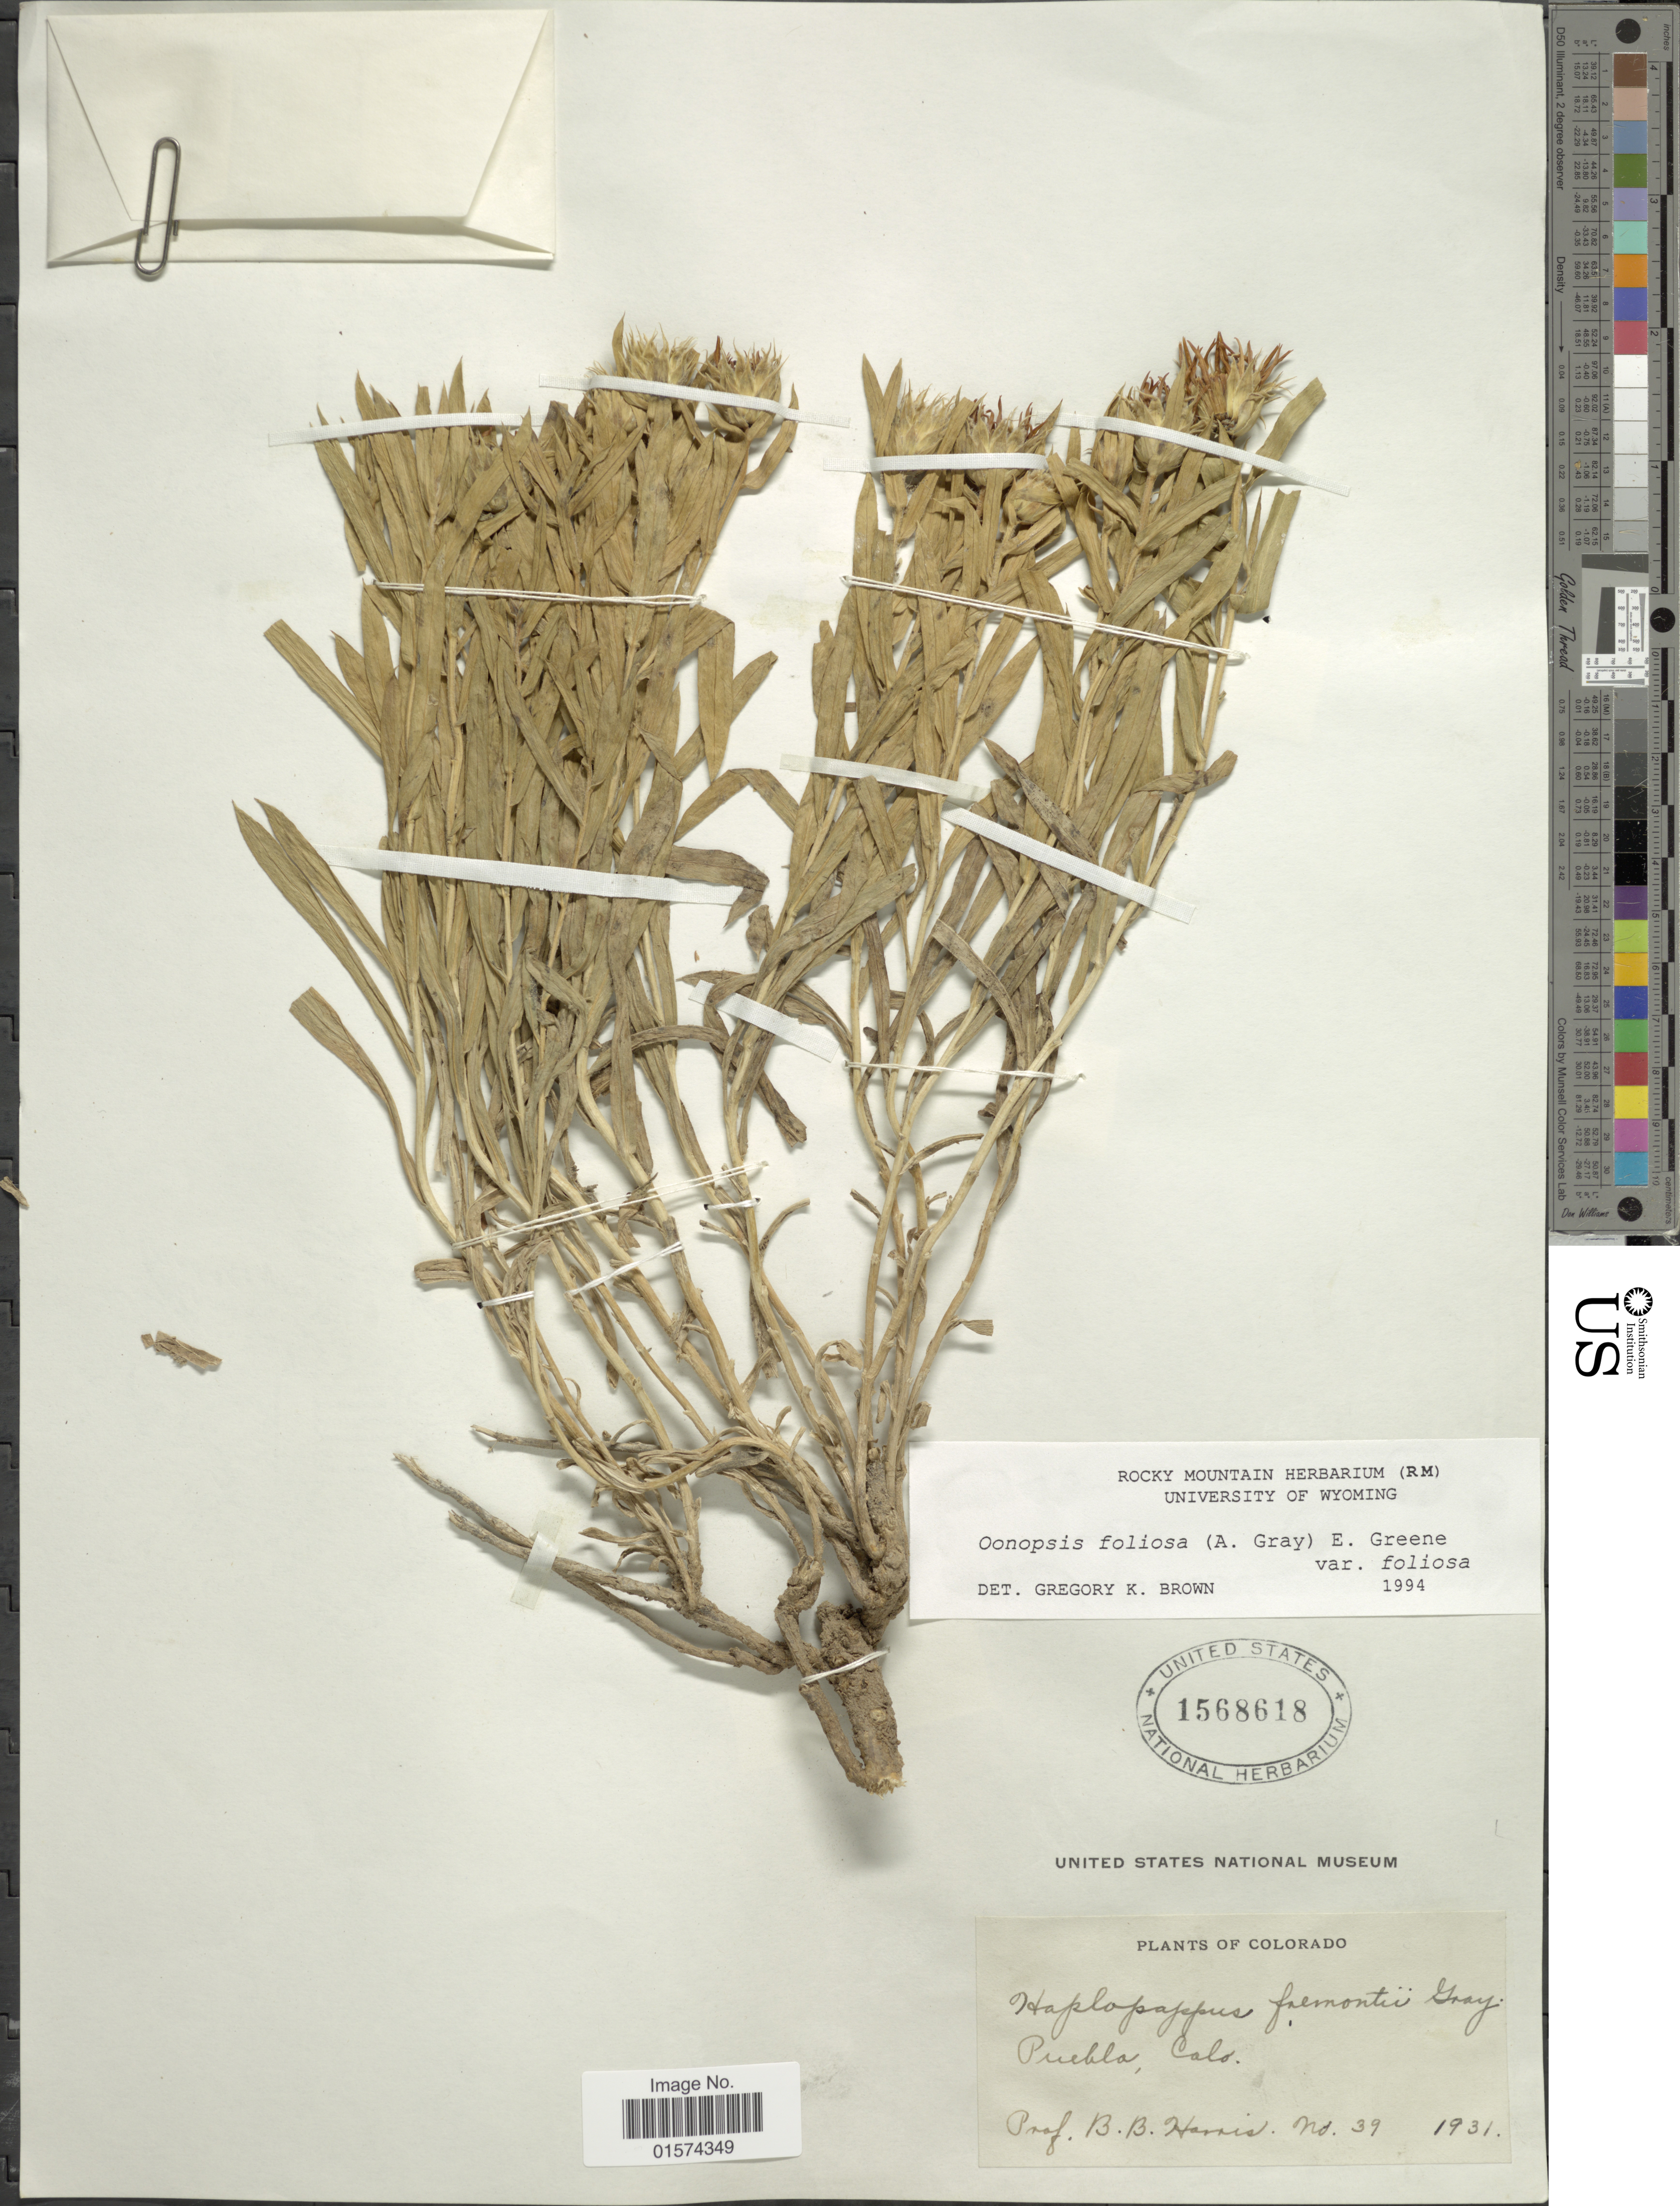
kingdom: Plantae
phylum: Tracheophyta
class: Magnoliopsida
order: Asterales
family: Asteraceae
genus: Oonopsis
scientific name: Oonopsis foliosa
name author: Greene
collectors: B. B. Harris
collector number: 39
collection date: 1931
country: United States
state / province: Colorado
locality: Puebla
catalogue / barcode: US 1568618